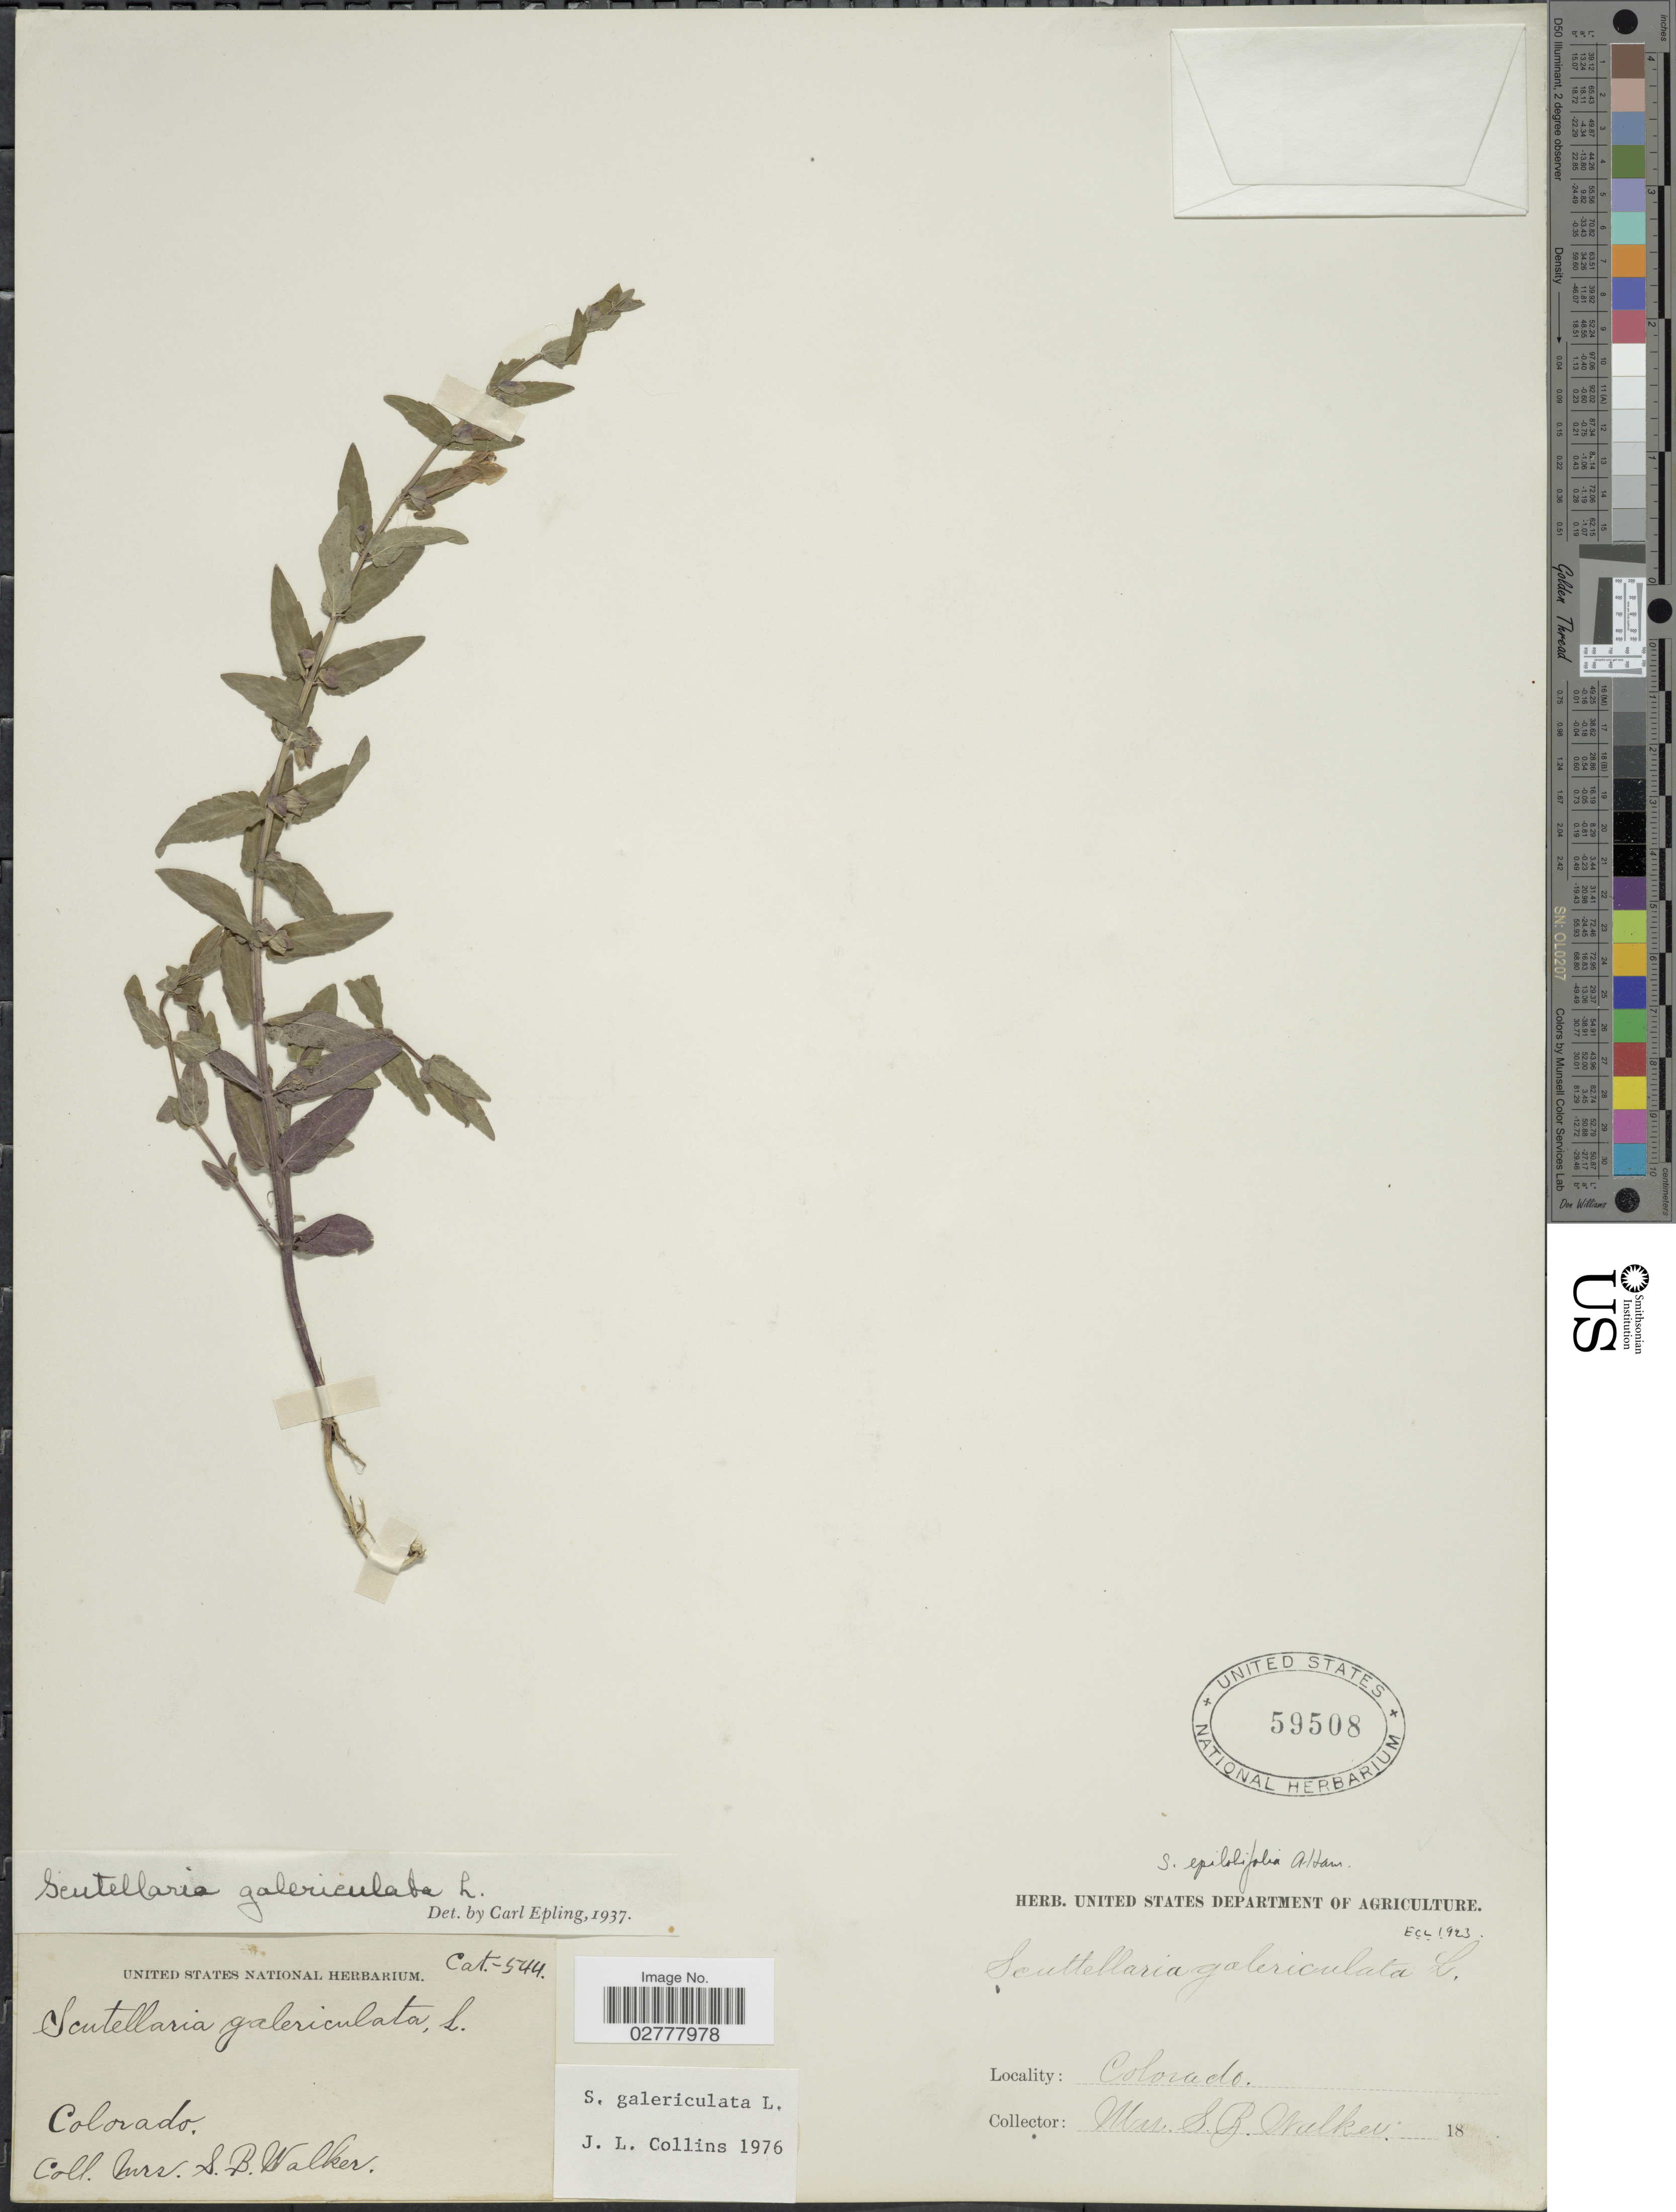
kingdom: Plantae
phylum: Tracheophyta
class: Magnoliopsida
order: Lamiales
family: Lamiaceae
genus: Scutellaria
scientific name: Scutellaria galericulata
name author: L.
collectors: S. Walker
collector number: Cat.-544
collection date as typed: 18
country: United States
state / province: Colorado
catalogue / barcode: US 59508